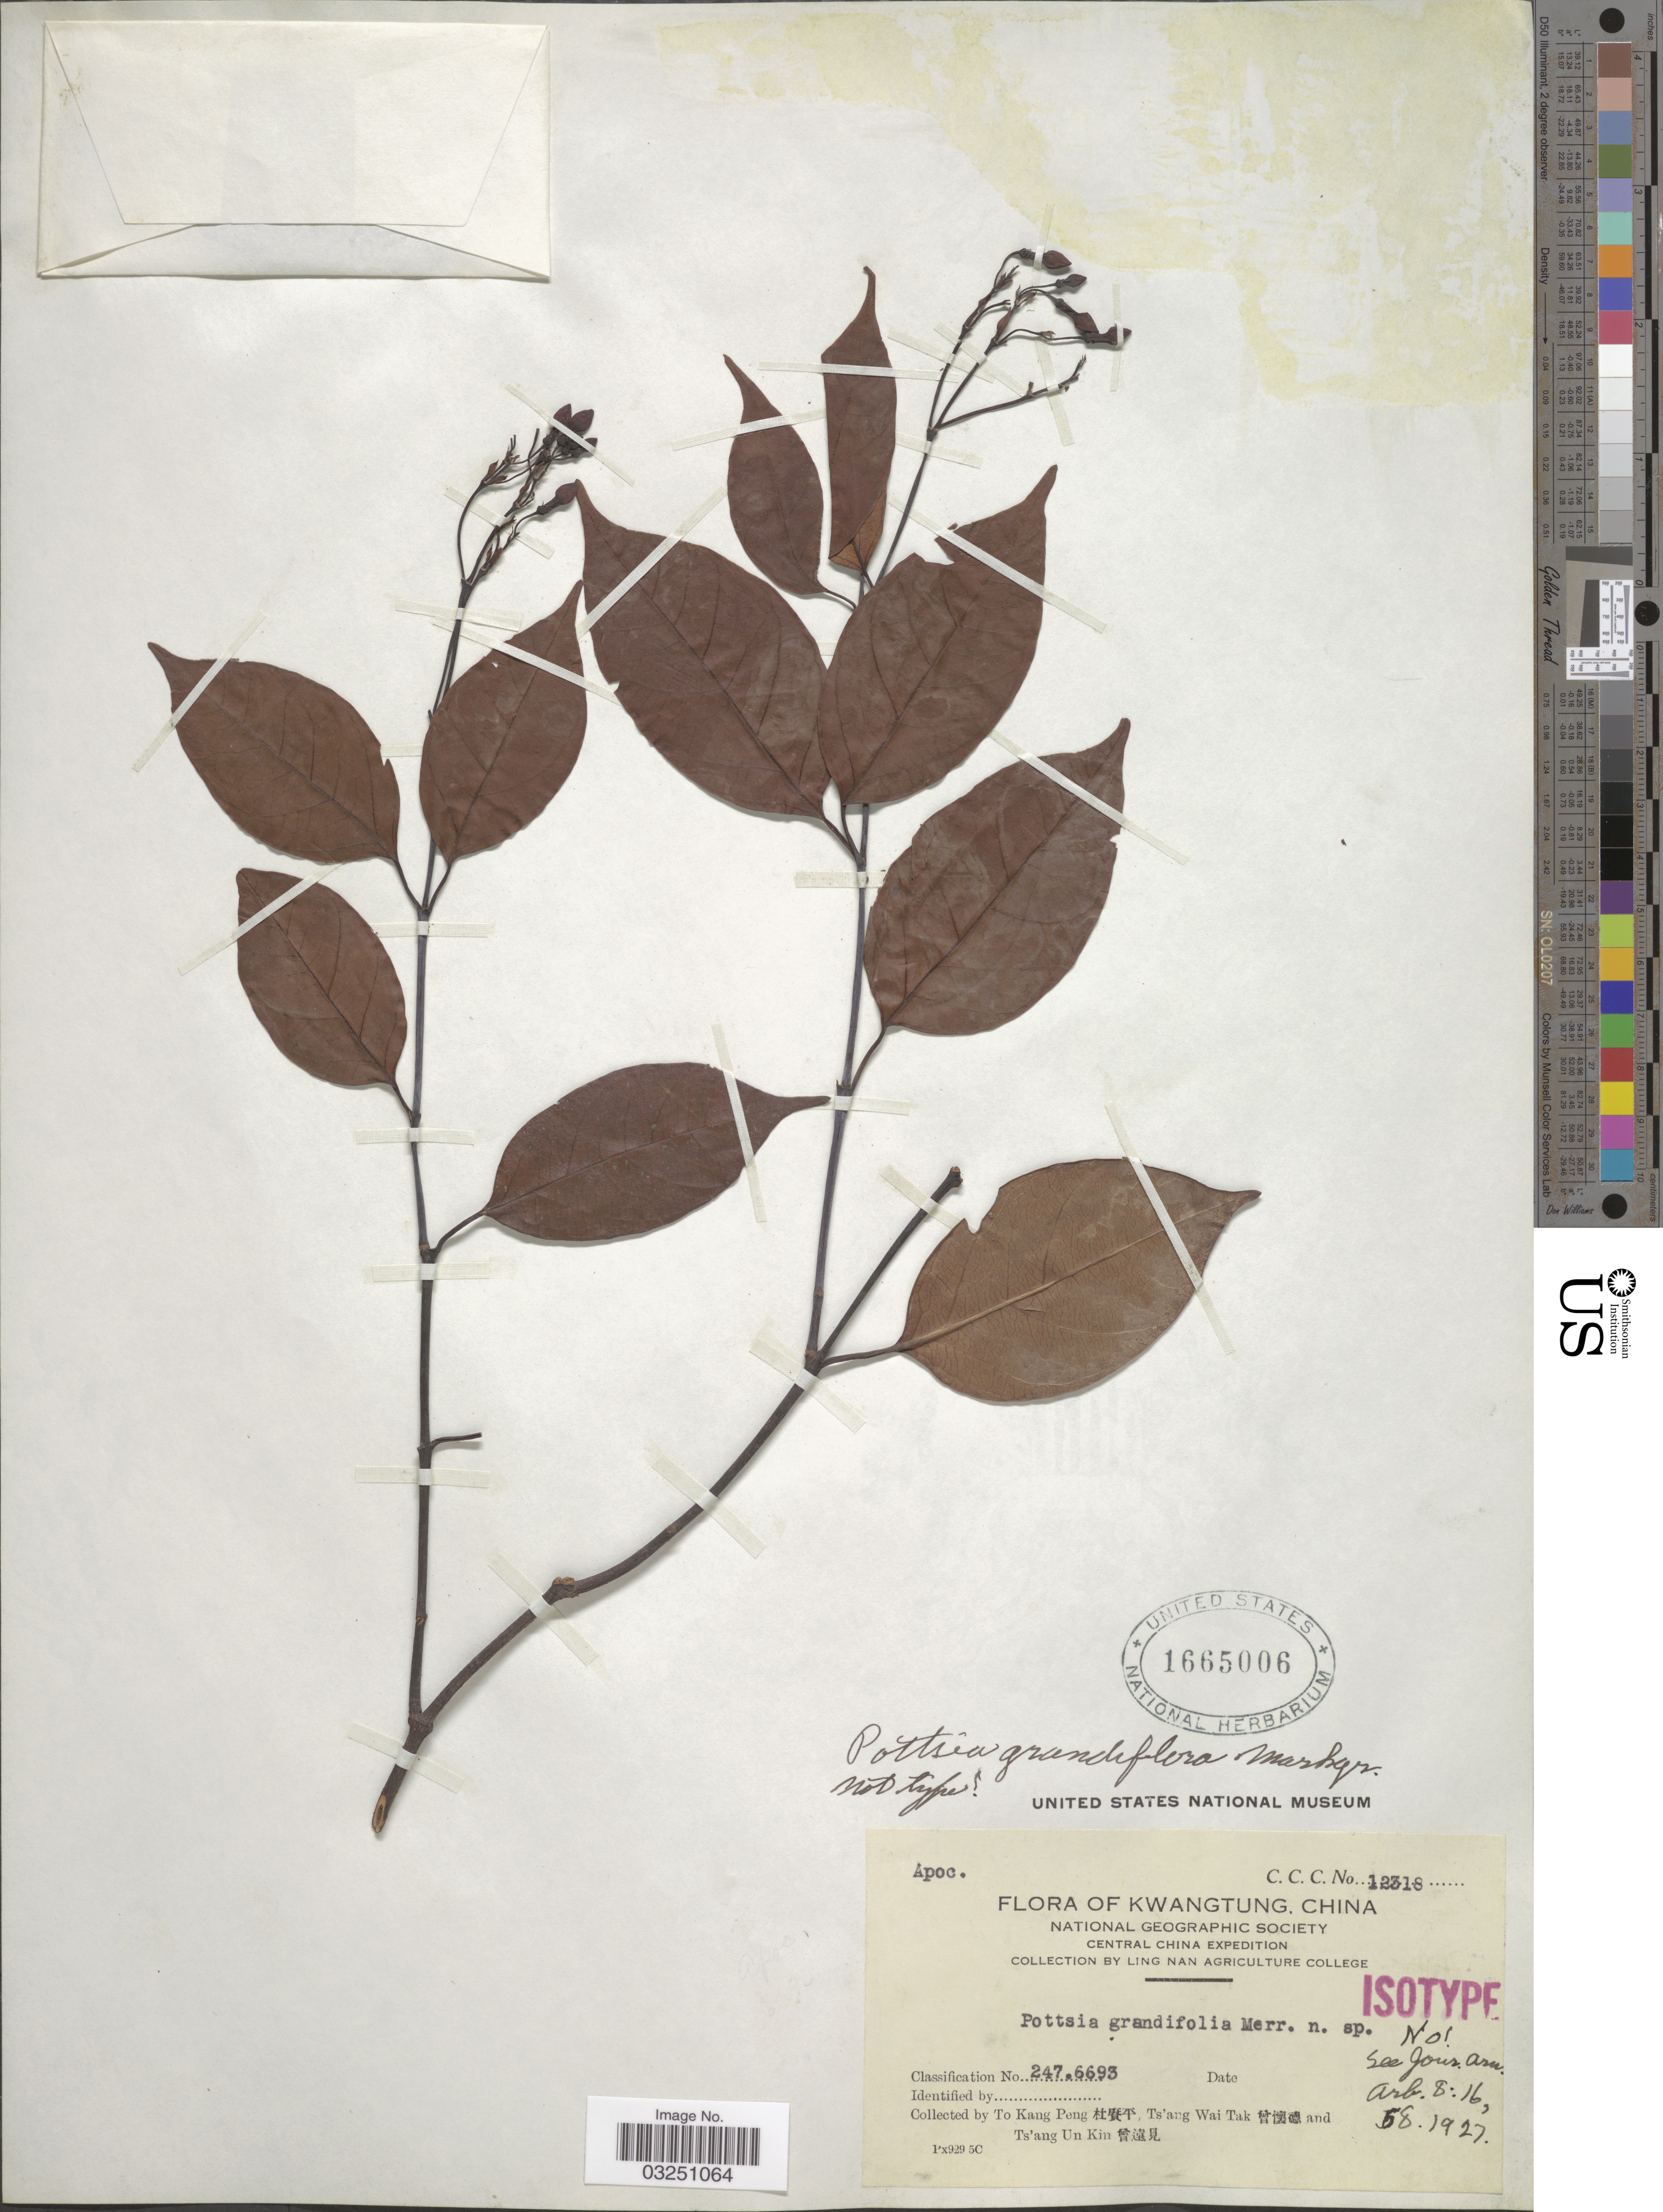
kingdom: Plantae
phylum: Tracheophyta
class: Magnoliopsida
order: Gentianales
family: Apocynaceae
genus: Pottsia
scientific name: Pottsia grandiflora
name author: Markgr.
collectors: T. K. Peng, W. T. Tsang & Ts' Ang Un Kin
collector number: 12318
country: China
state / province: Guangdong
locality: Kwangtung, Central China.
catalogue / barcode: US 1665006